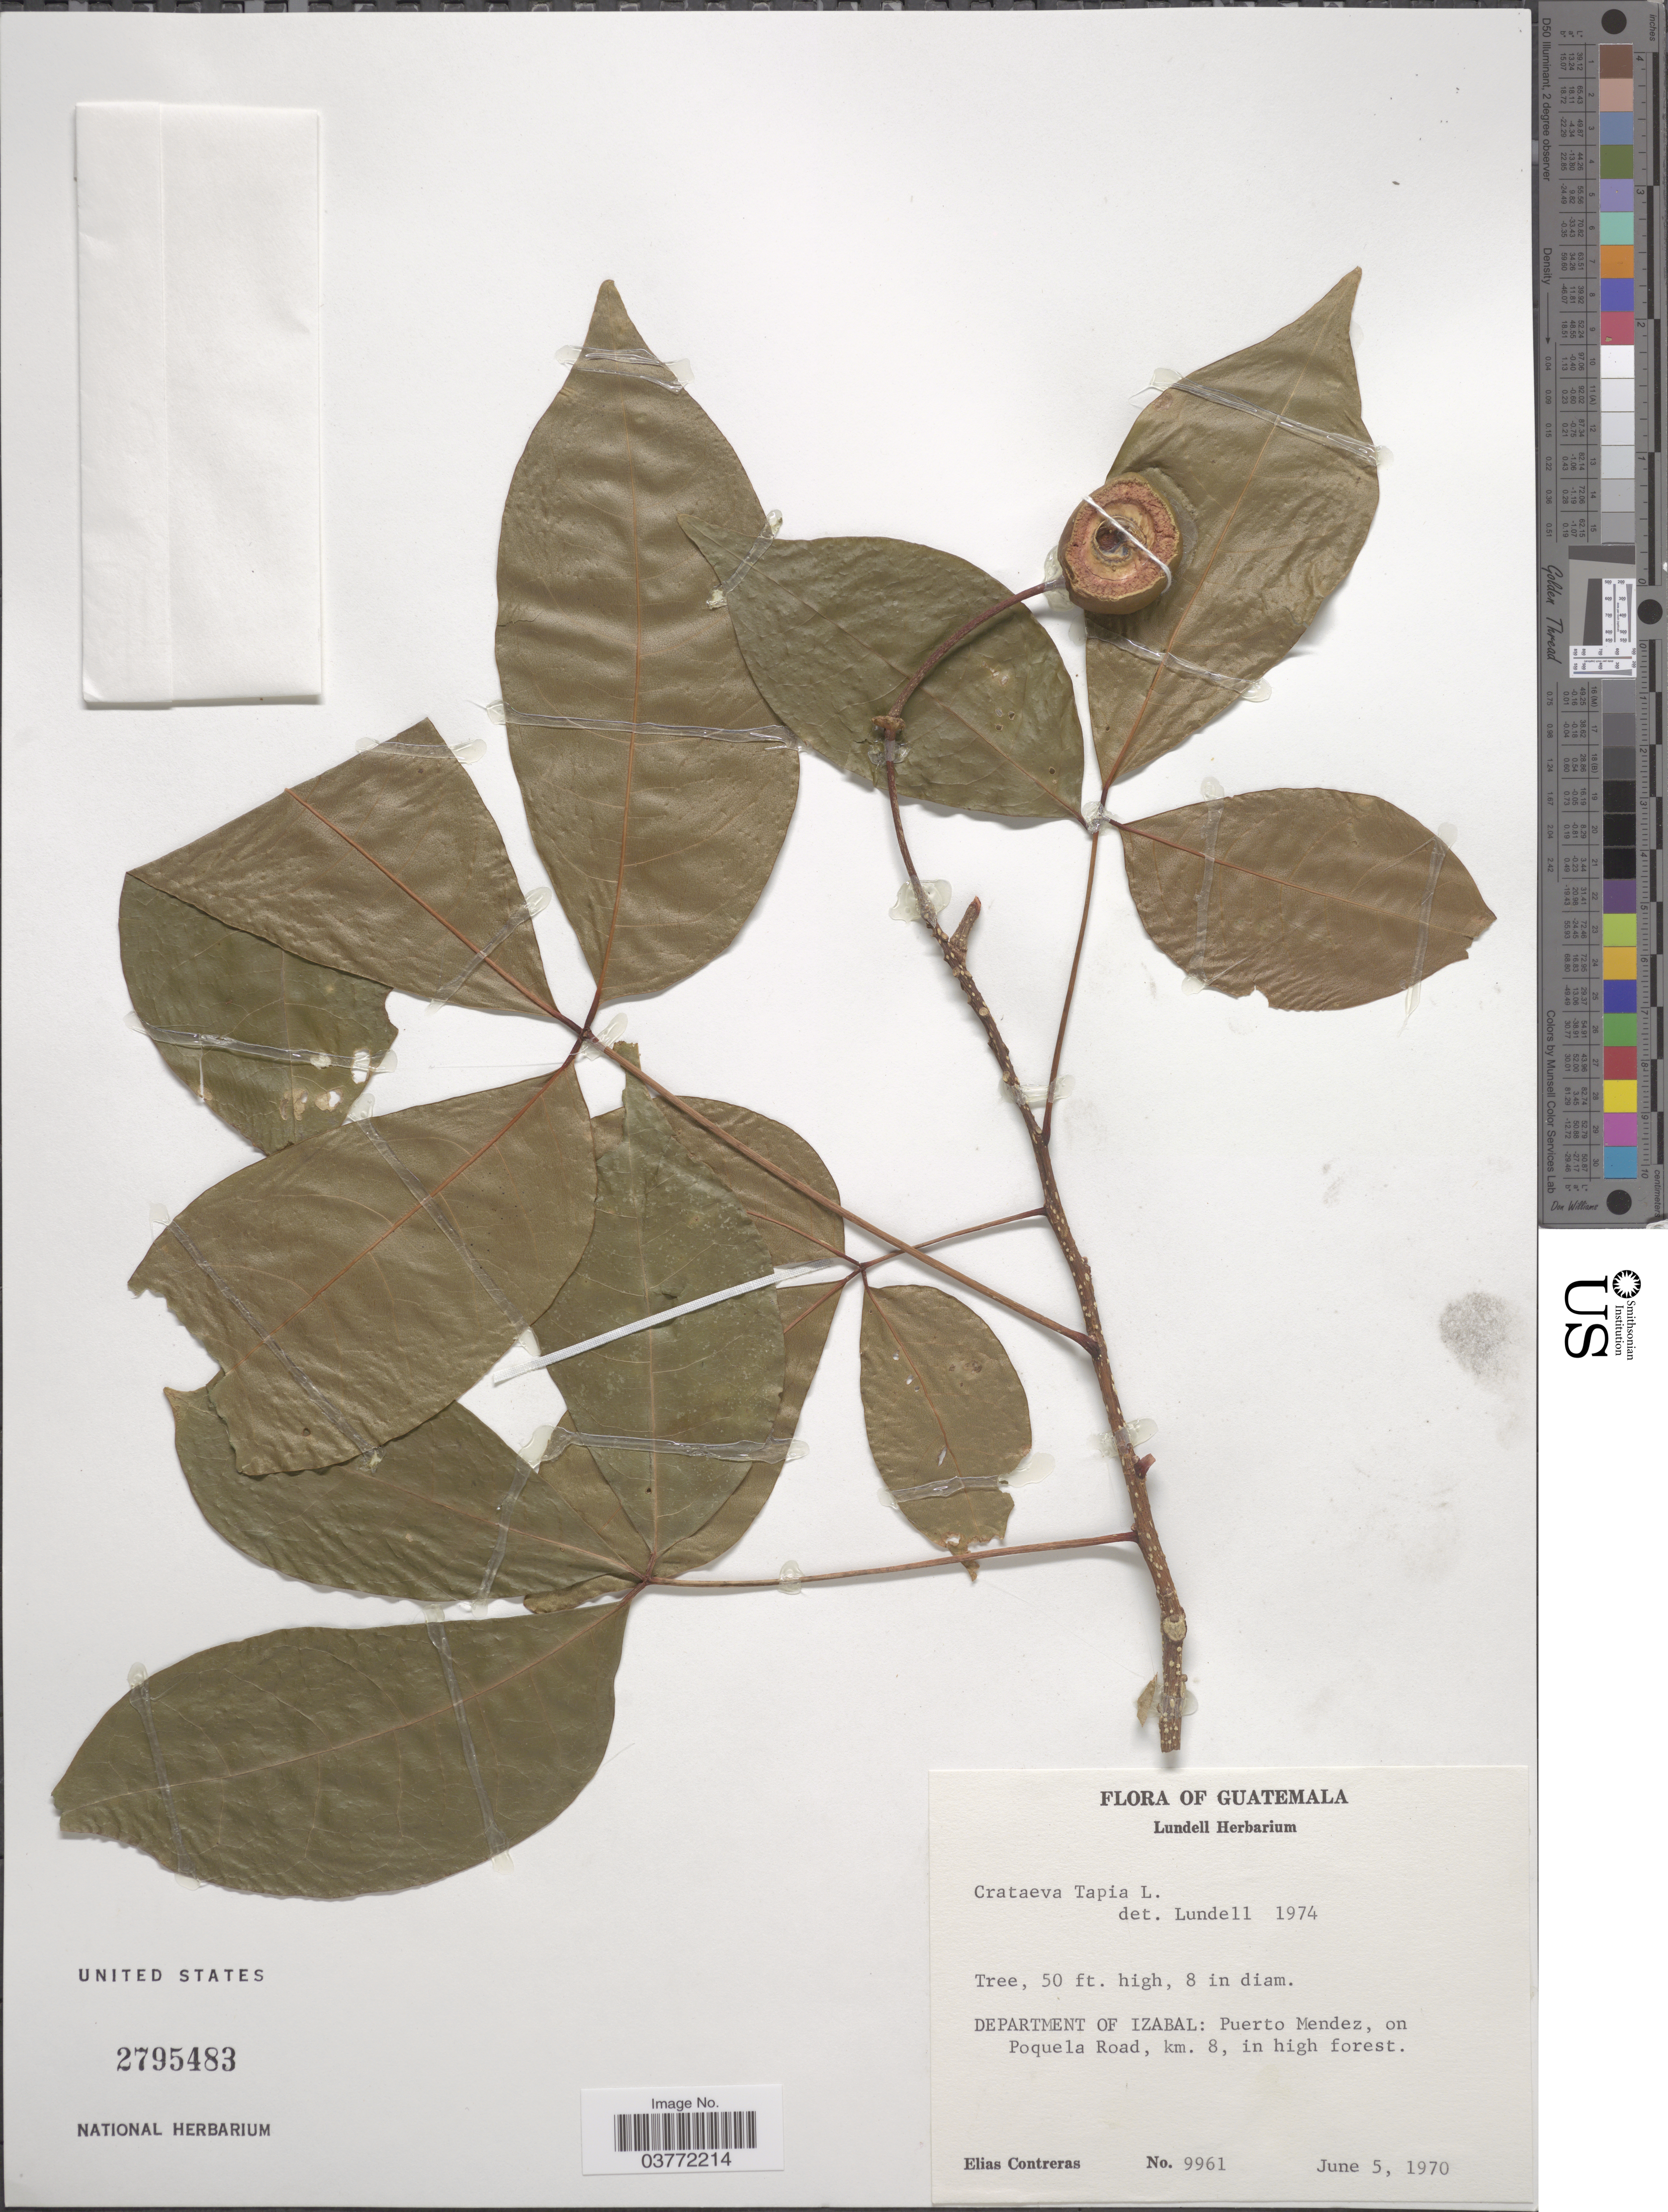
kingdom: Plantae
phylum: Tracheophyta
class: Magnoliopsida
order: Brassicales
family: Capparaceae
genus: Crateva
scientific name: Crateva tapia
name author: L.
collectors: E. Contreras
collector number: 9961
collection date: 1970-06-05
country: Guatemala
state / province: Izabal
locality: Department of Izabal: Puerto Mendez, on Poquela Road, km. 8.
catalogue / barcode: US 2795483